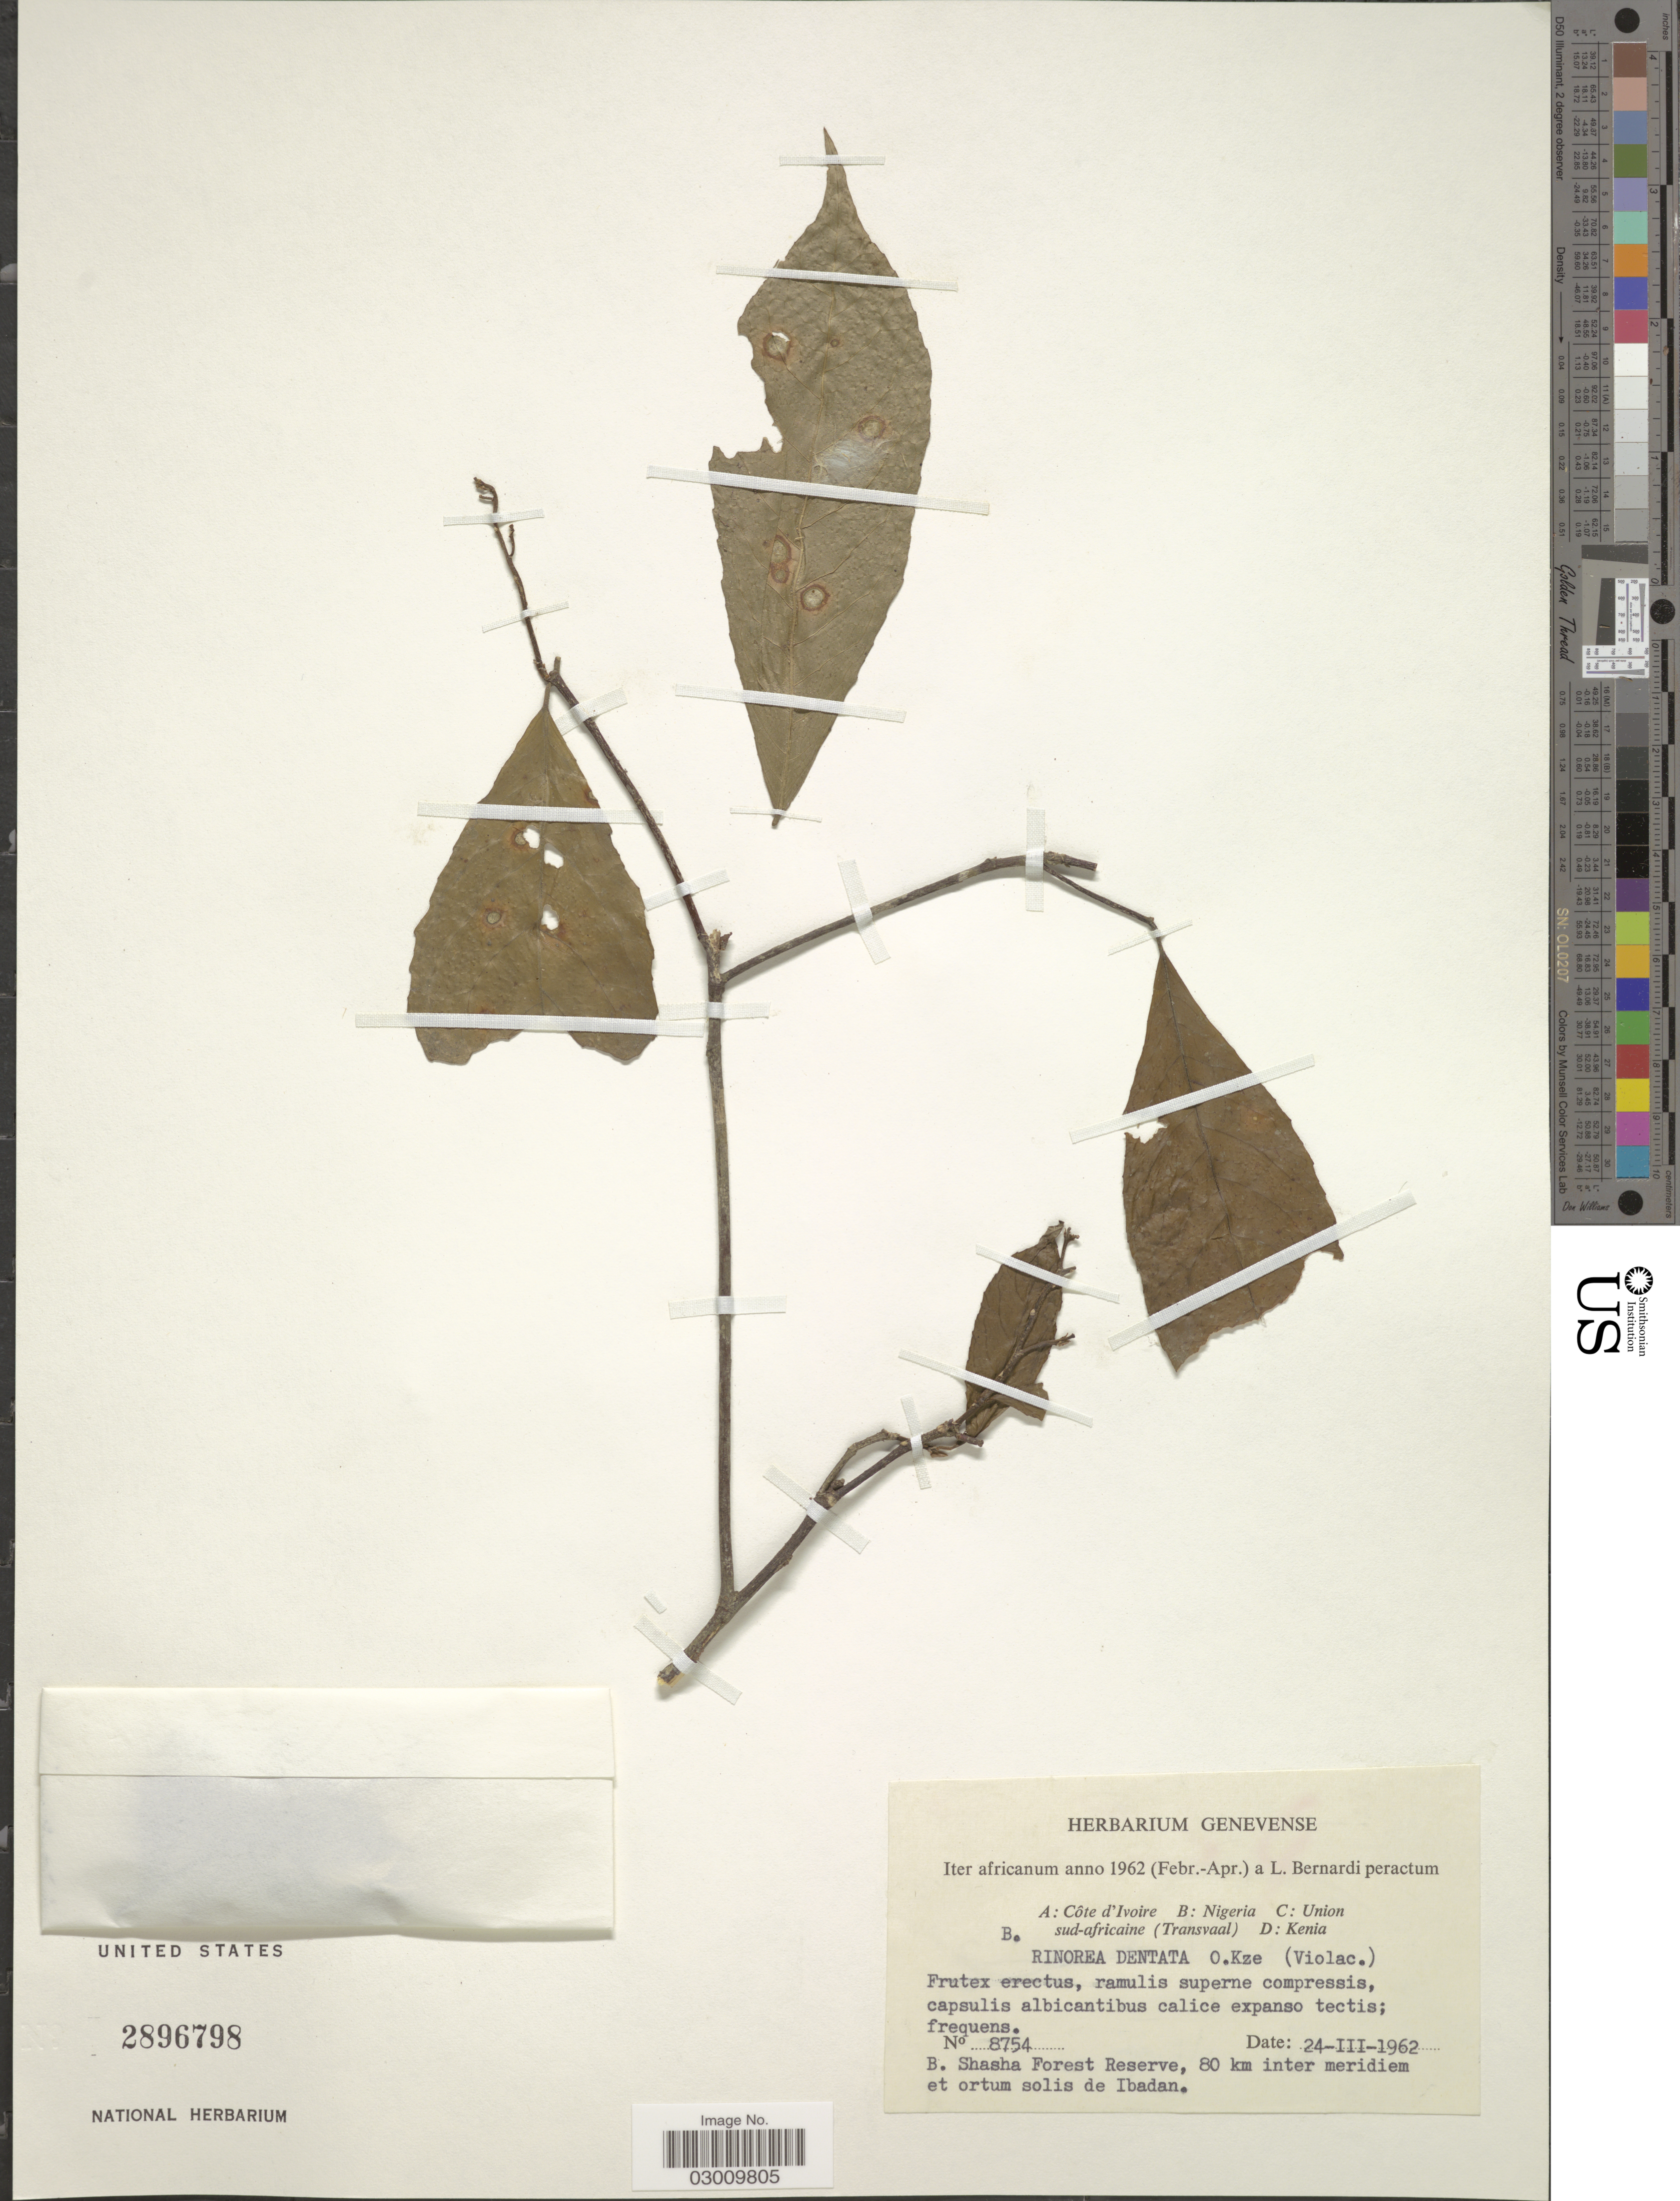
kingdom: Plantae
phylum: Tracheophyta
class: Magnoliopsida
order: Malpighiales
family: Violaceae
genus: Rinorea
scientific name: Rinorea dentata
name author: (P. Beauv.) Kuntze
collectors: L. Bernardi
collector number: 8754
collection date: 1962-03-24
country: Nigeria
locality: Shasha Forest Reserve, 80 km inter meridiem et ortum solis de Ibadan.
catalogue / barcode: US 2896798